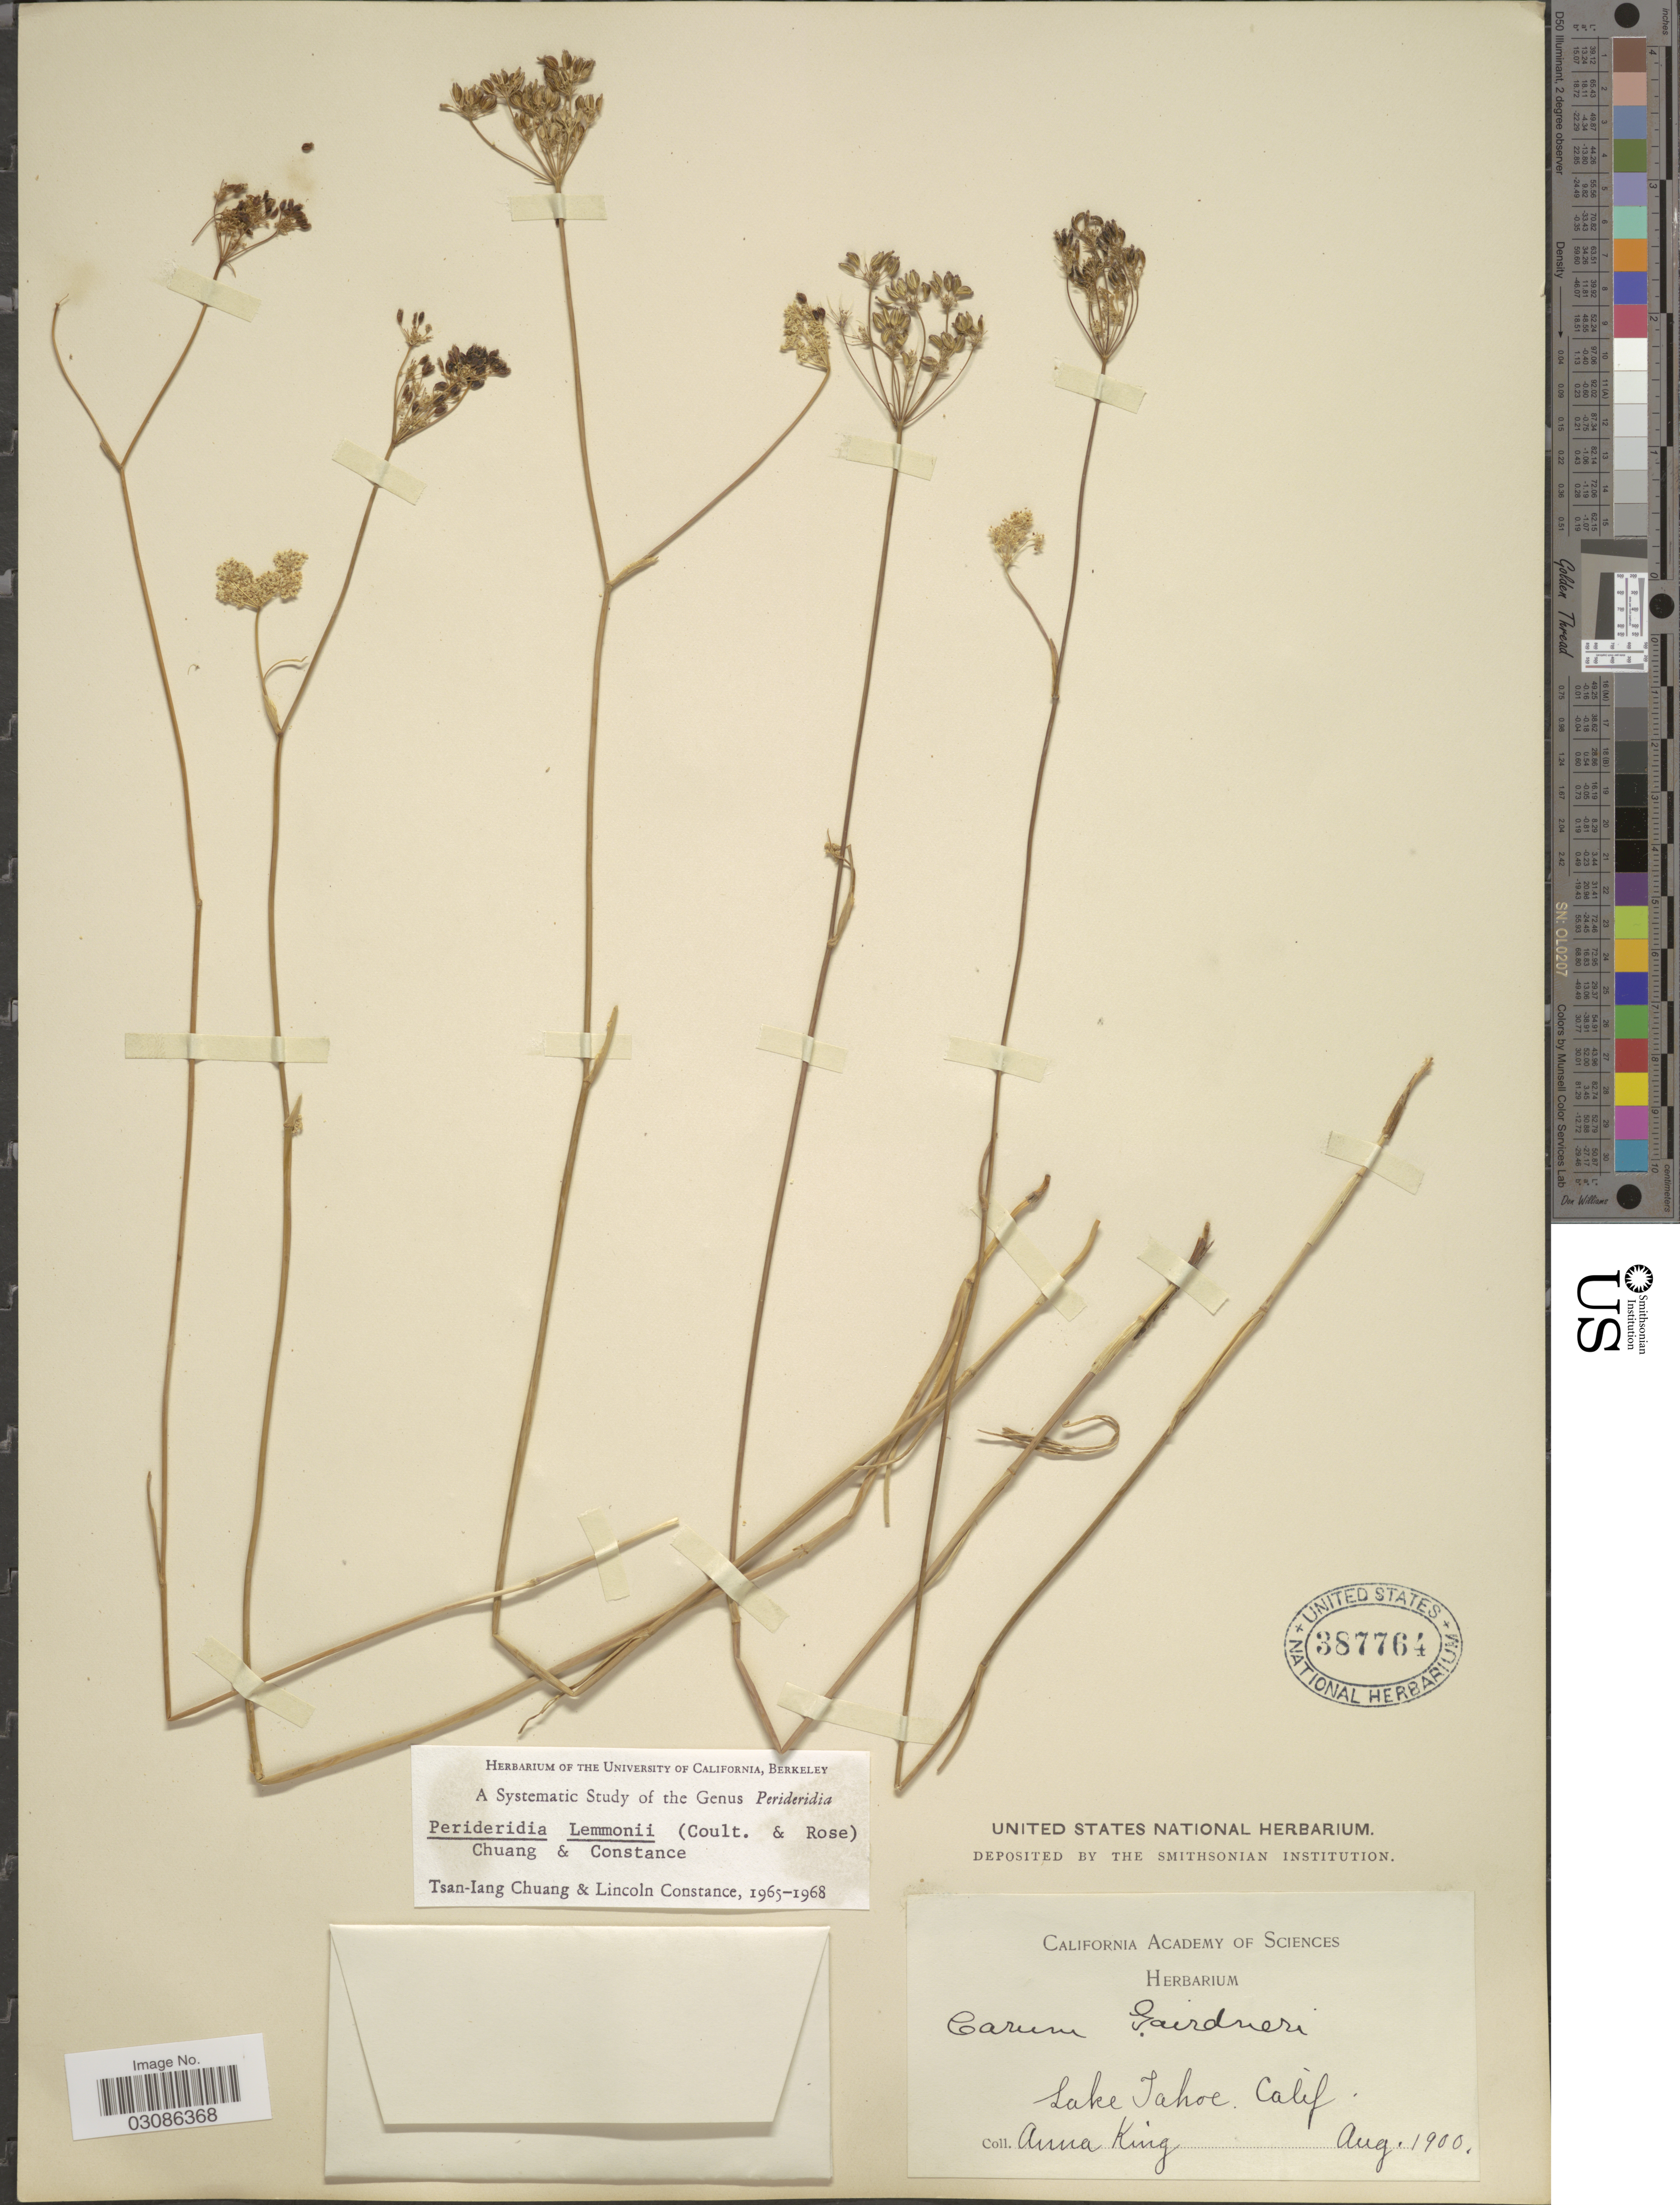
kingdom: Plantae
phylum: Tracheophyta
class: Magnoliopsida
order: Apiales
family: Apiaceae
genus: Perideridia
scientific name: Perideridia lemmonii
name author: (J.M. Coult. & Rose) T.I. Chuang & Constance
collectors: A. King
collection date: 1900-08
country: United States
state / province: California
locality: Lake Tahoe.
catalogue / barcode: US 387764